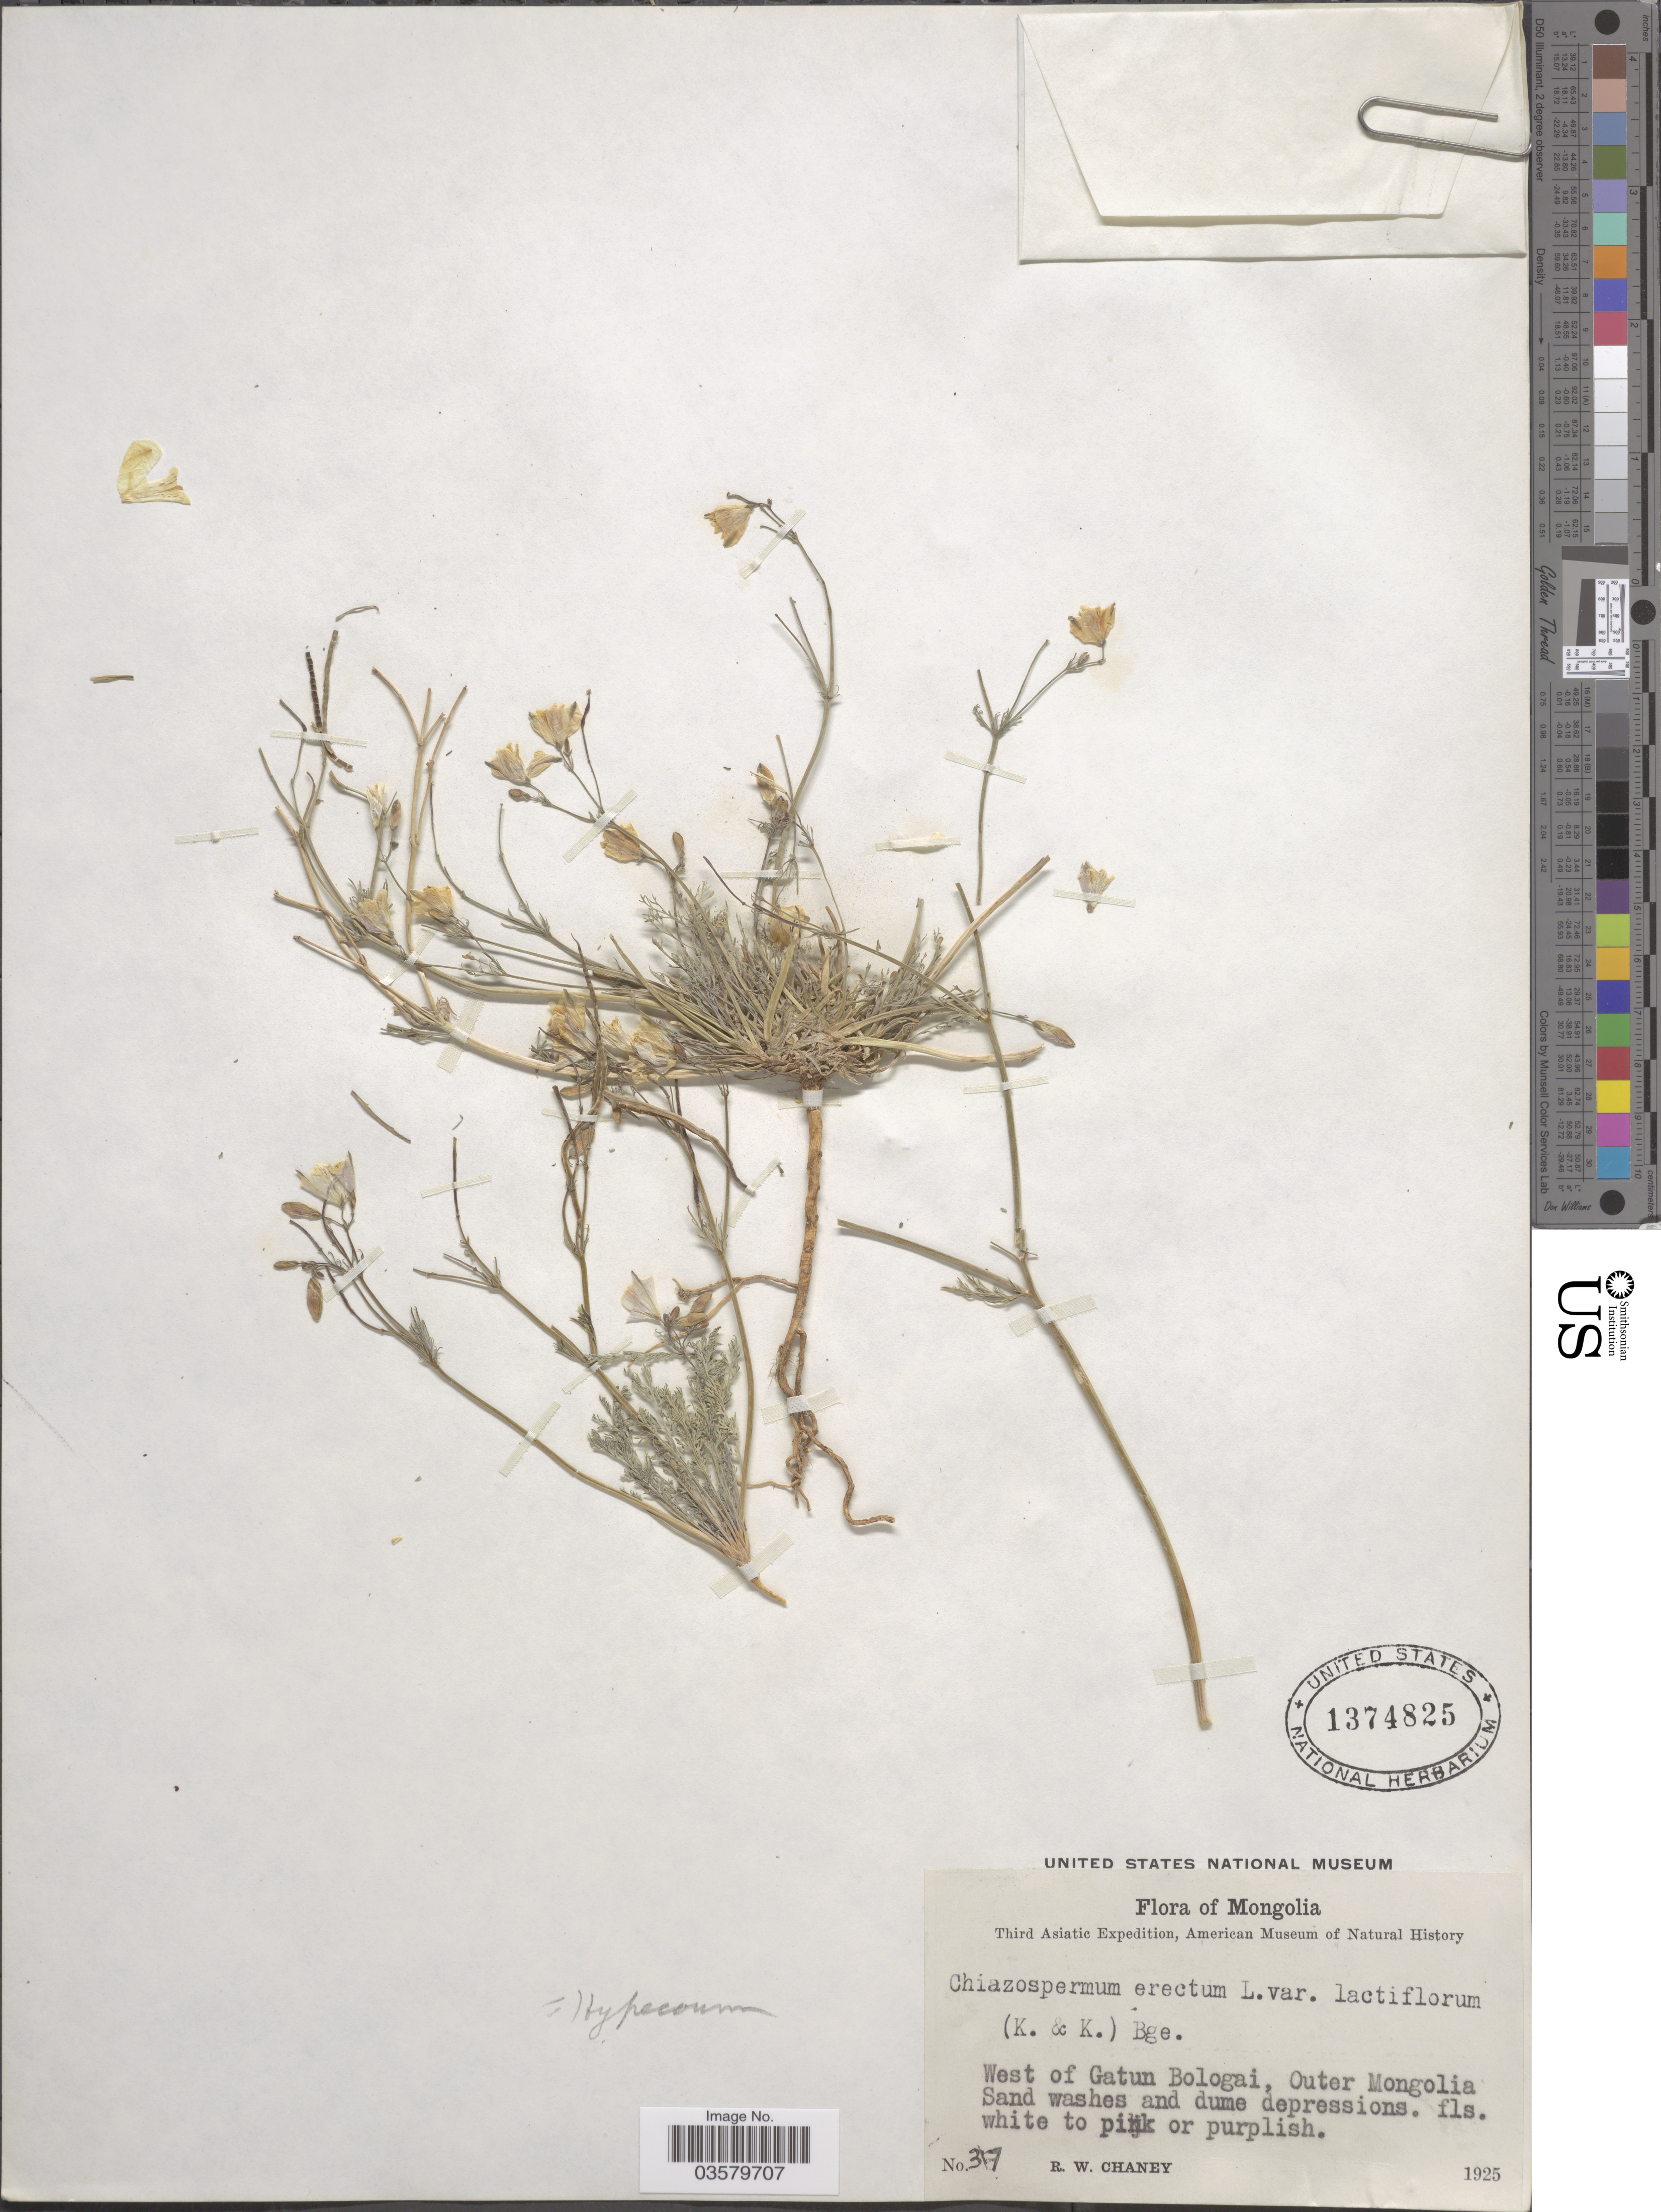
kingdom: Plantae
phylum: Tracheophyta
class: Magnoliopsida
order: Ranunculales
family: Papaveraceae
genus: Hypecoum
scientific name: Hypecoum erectum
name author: L.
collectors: R. Chaney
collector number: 37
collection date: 1925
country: Mongolia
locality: West of Gatun Bologai, Outer Mongolia.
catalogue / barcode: US 1374825